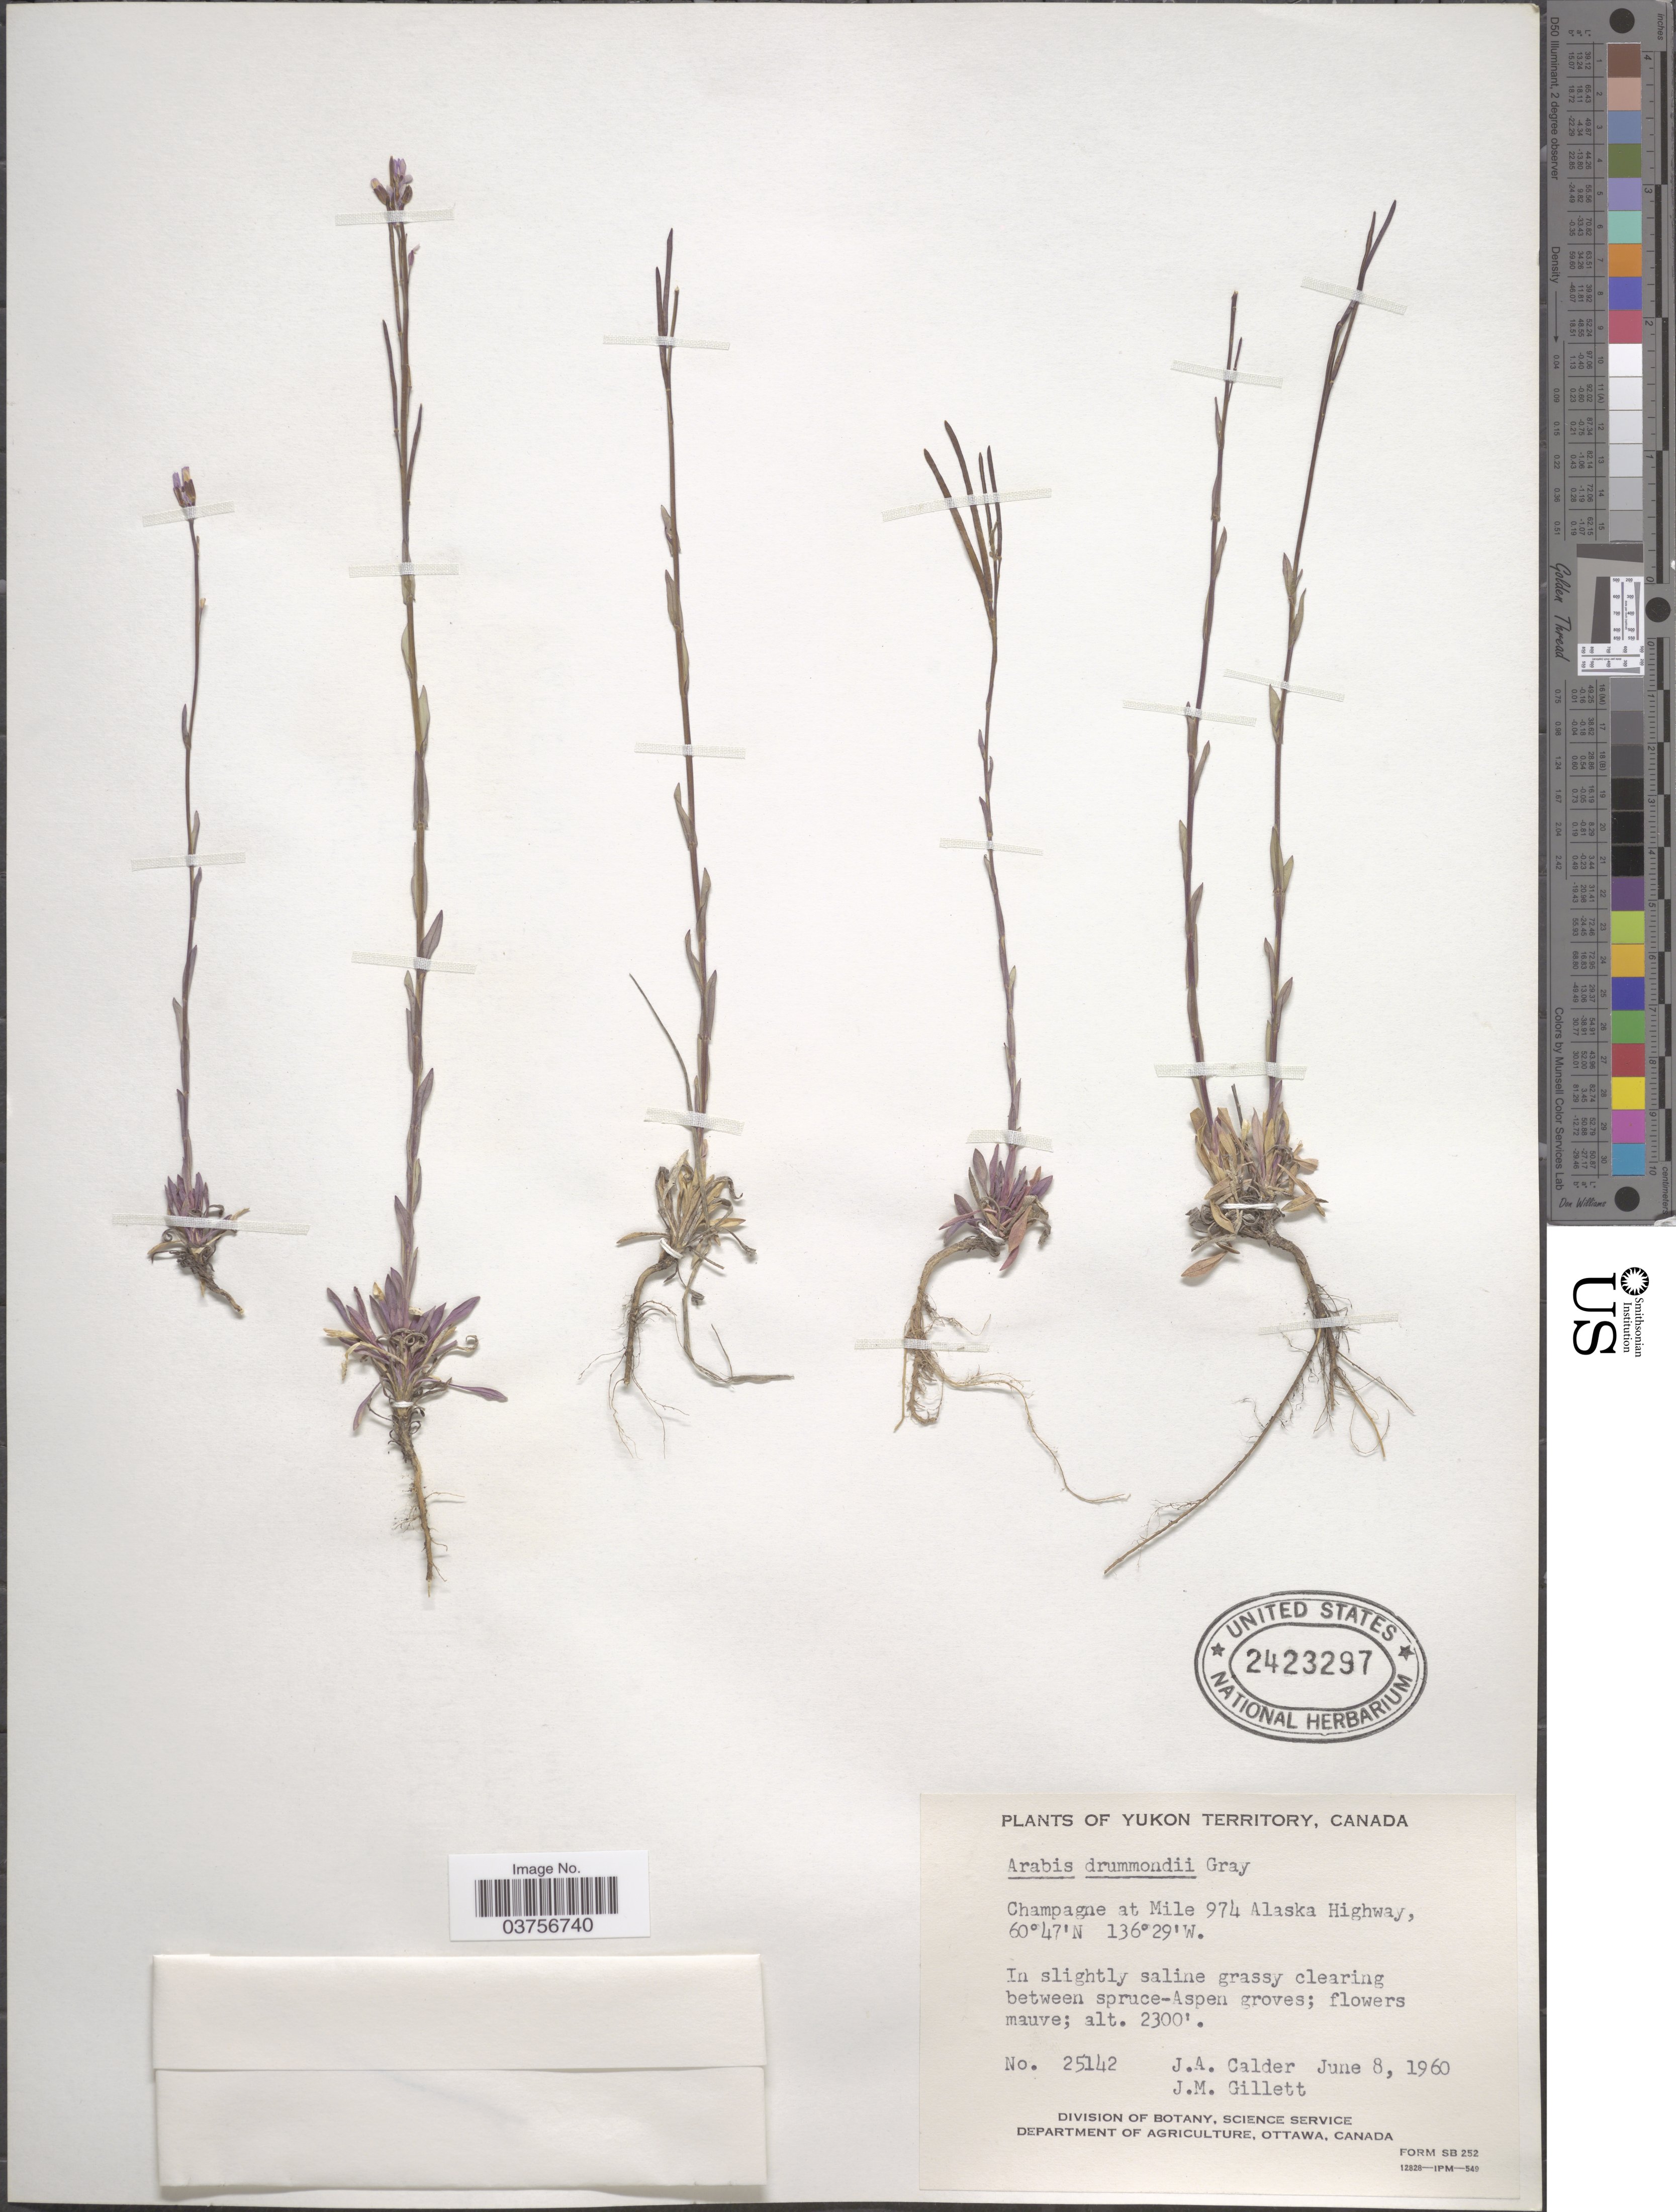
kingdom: Plantae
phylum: Tracheophyta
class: Magnoliopsida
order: Brassicales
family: Brassicaceae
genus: Arabis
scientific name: Arabis drummondii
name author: A. Gray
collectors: J. A. Calder & J. M. Gillett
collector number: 25142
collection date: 1960-06-08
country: Canada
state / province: Yukon Territory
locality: Champagne at Mile 974 Alaska Highway.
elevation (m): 701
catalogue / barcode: US 2423297